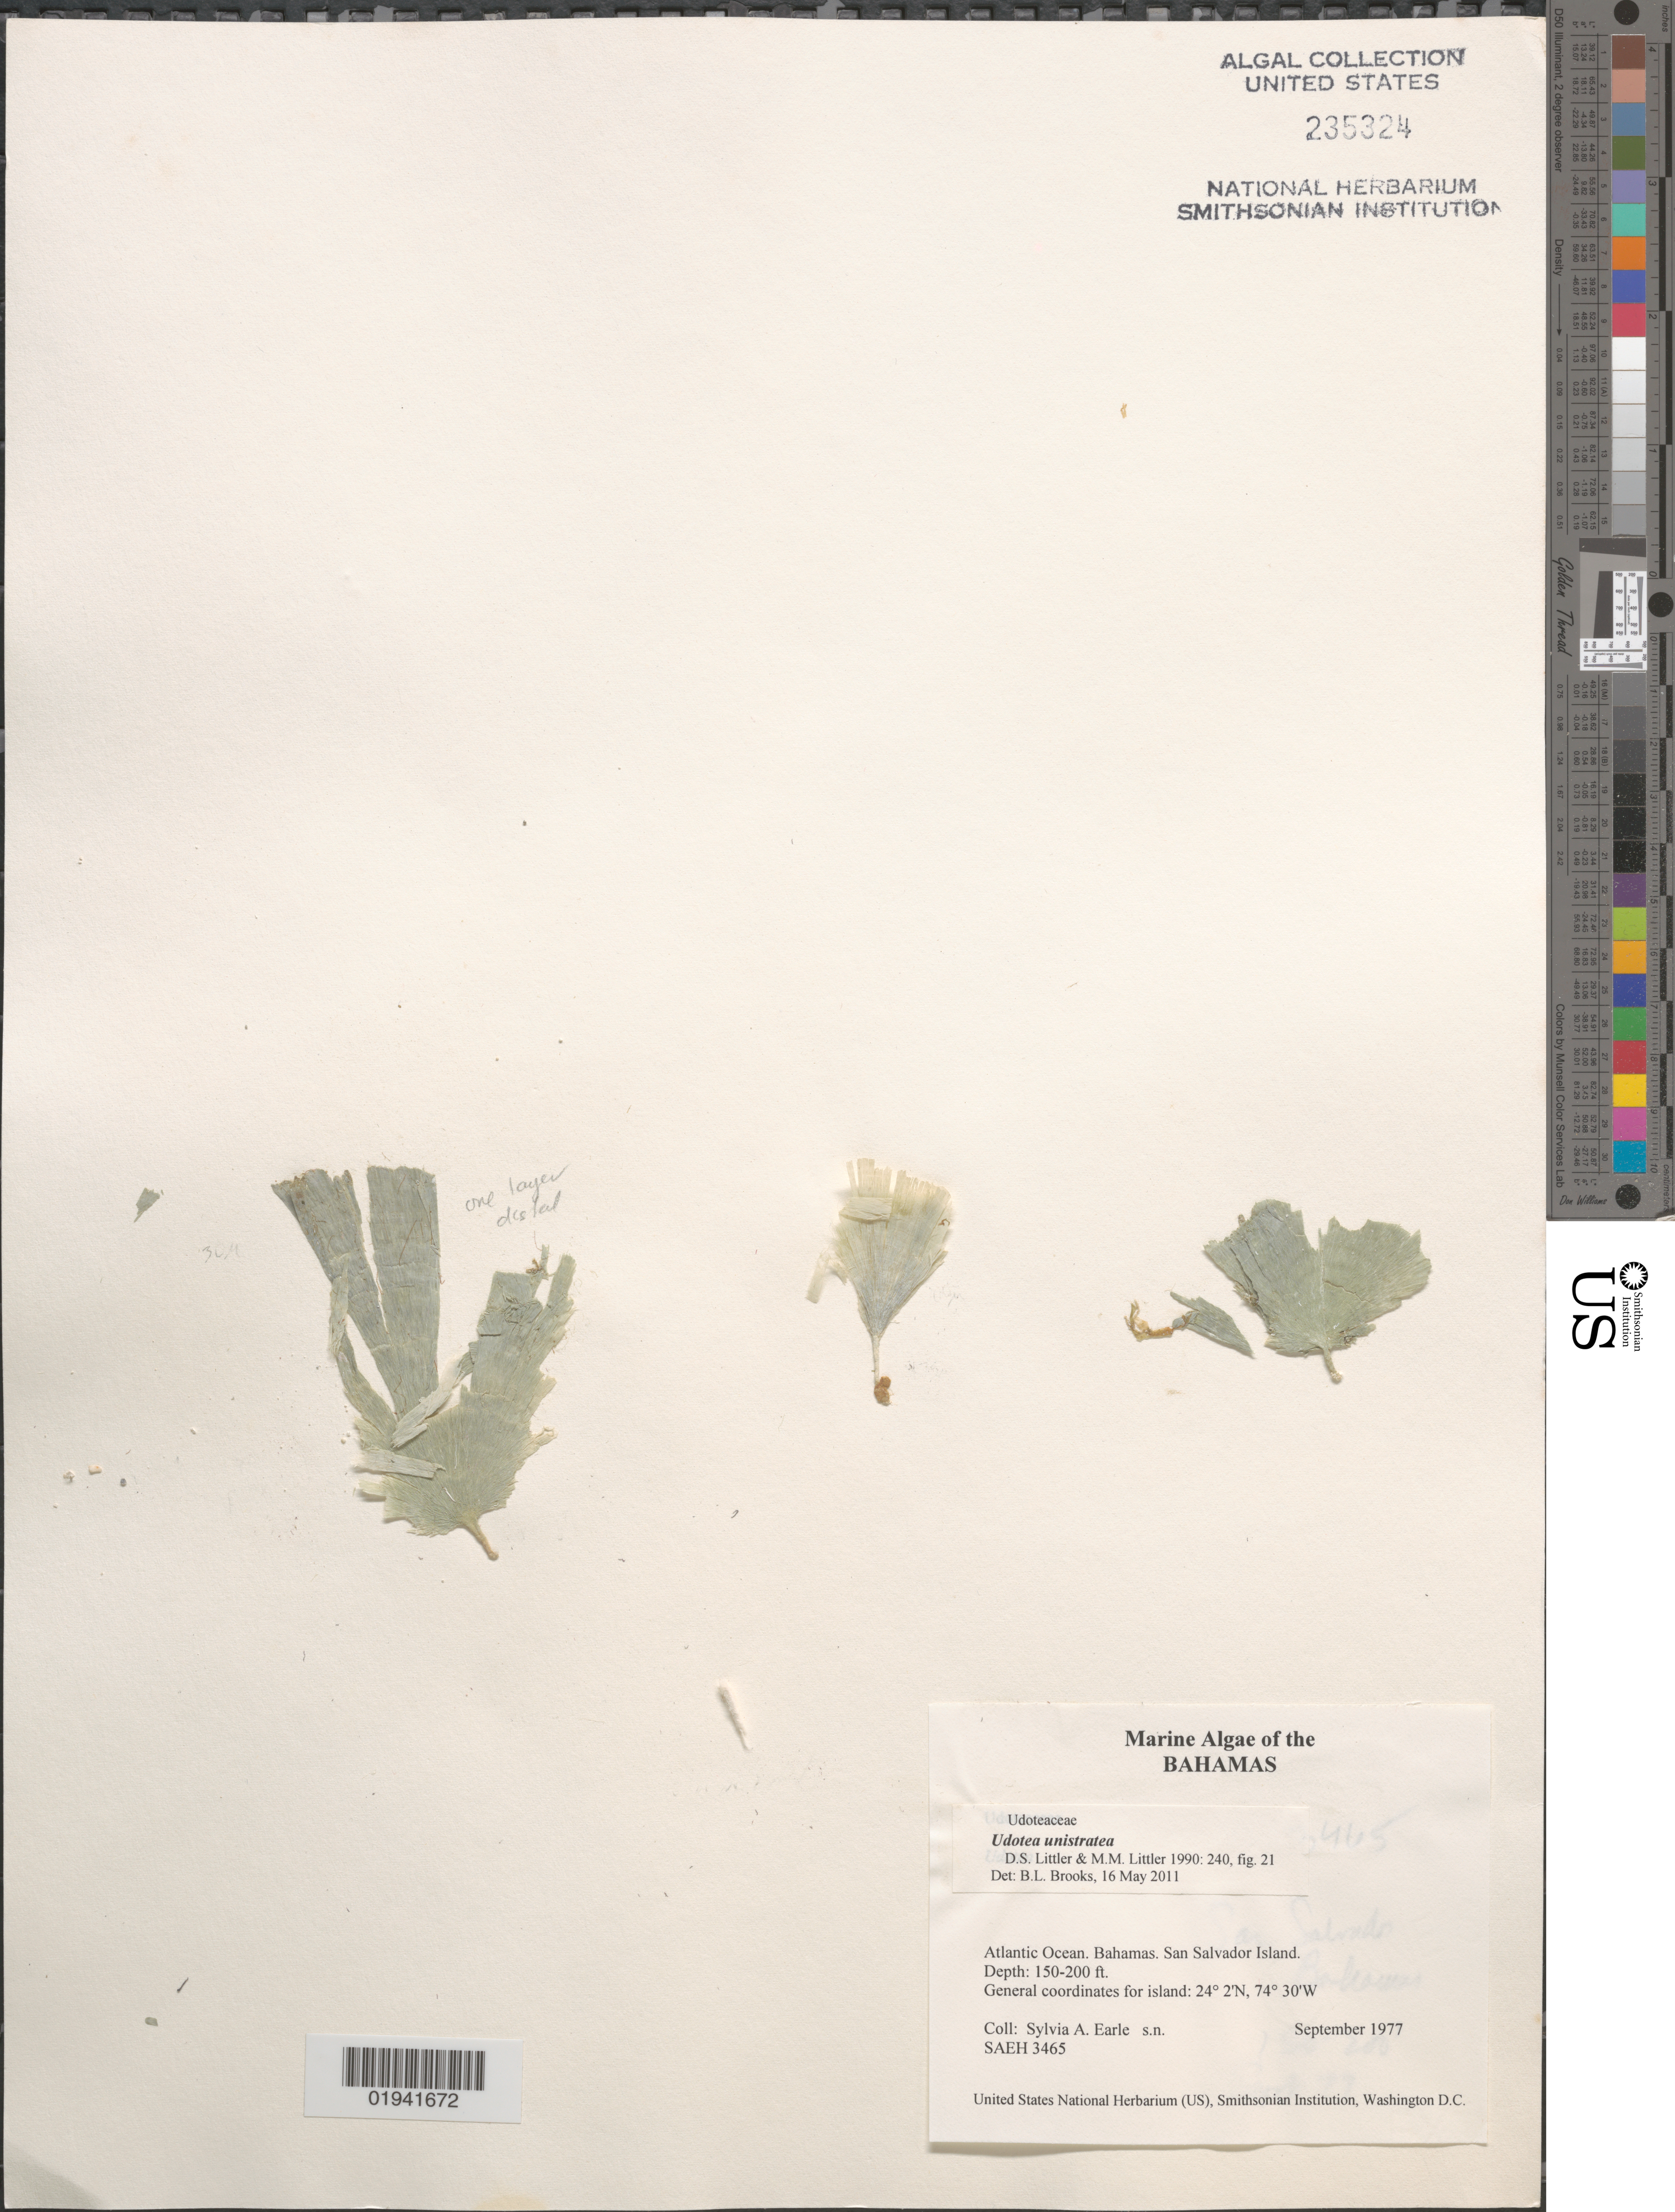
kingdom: Plantae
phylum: Chlorophyta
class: Ulvophyceae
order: Bryopsidales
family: Udoteaceae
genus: Udotea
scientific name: Udotea unistratea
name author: D.S. Littler & Littler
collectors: S. A. Earle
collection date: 1977-09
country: Bahamas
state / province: San Salvador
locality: Atlantic Ocean. San Salvador Island.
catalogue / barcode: US 235324